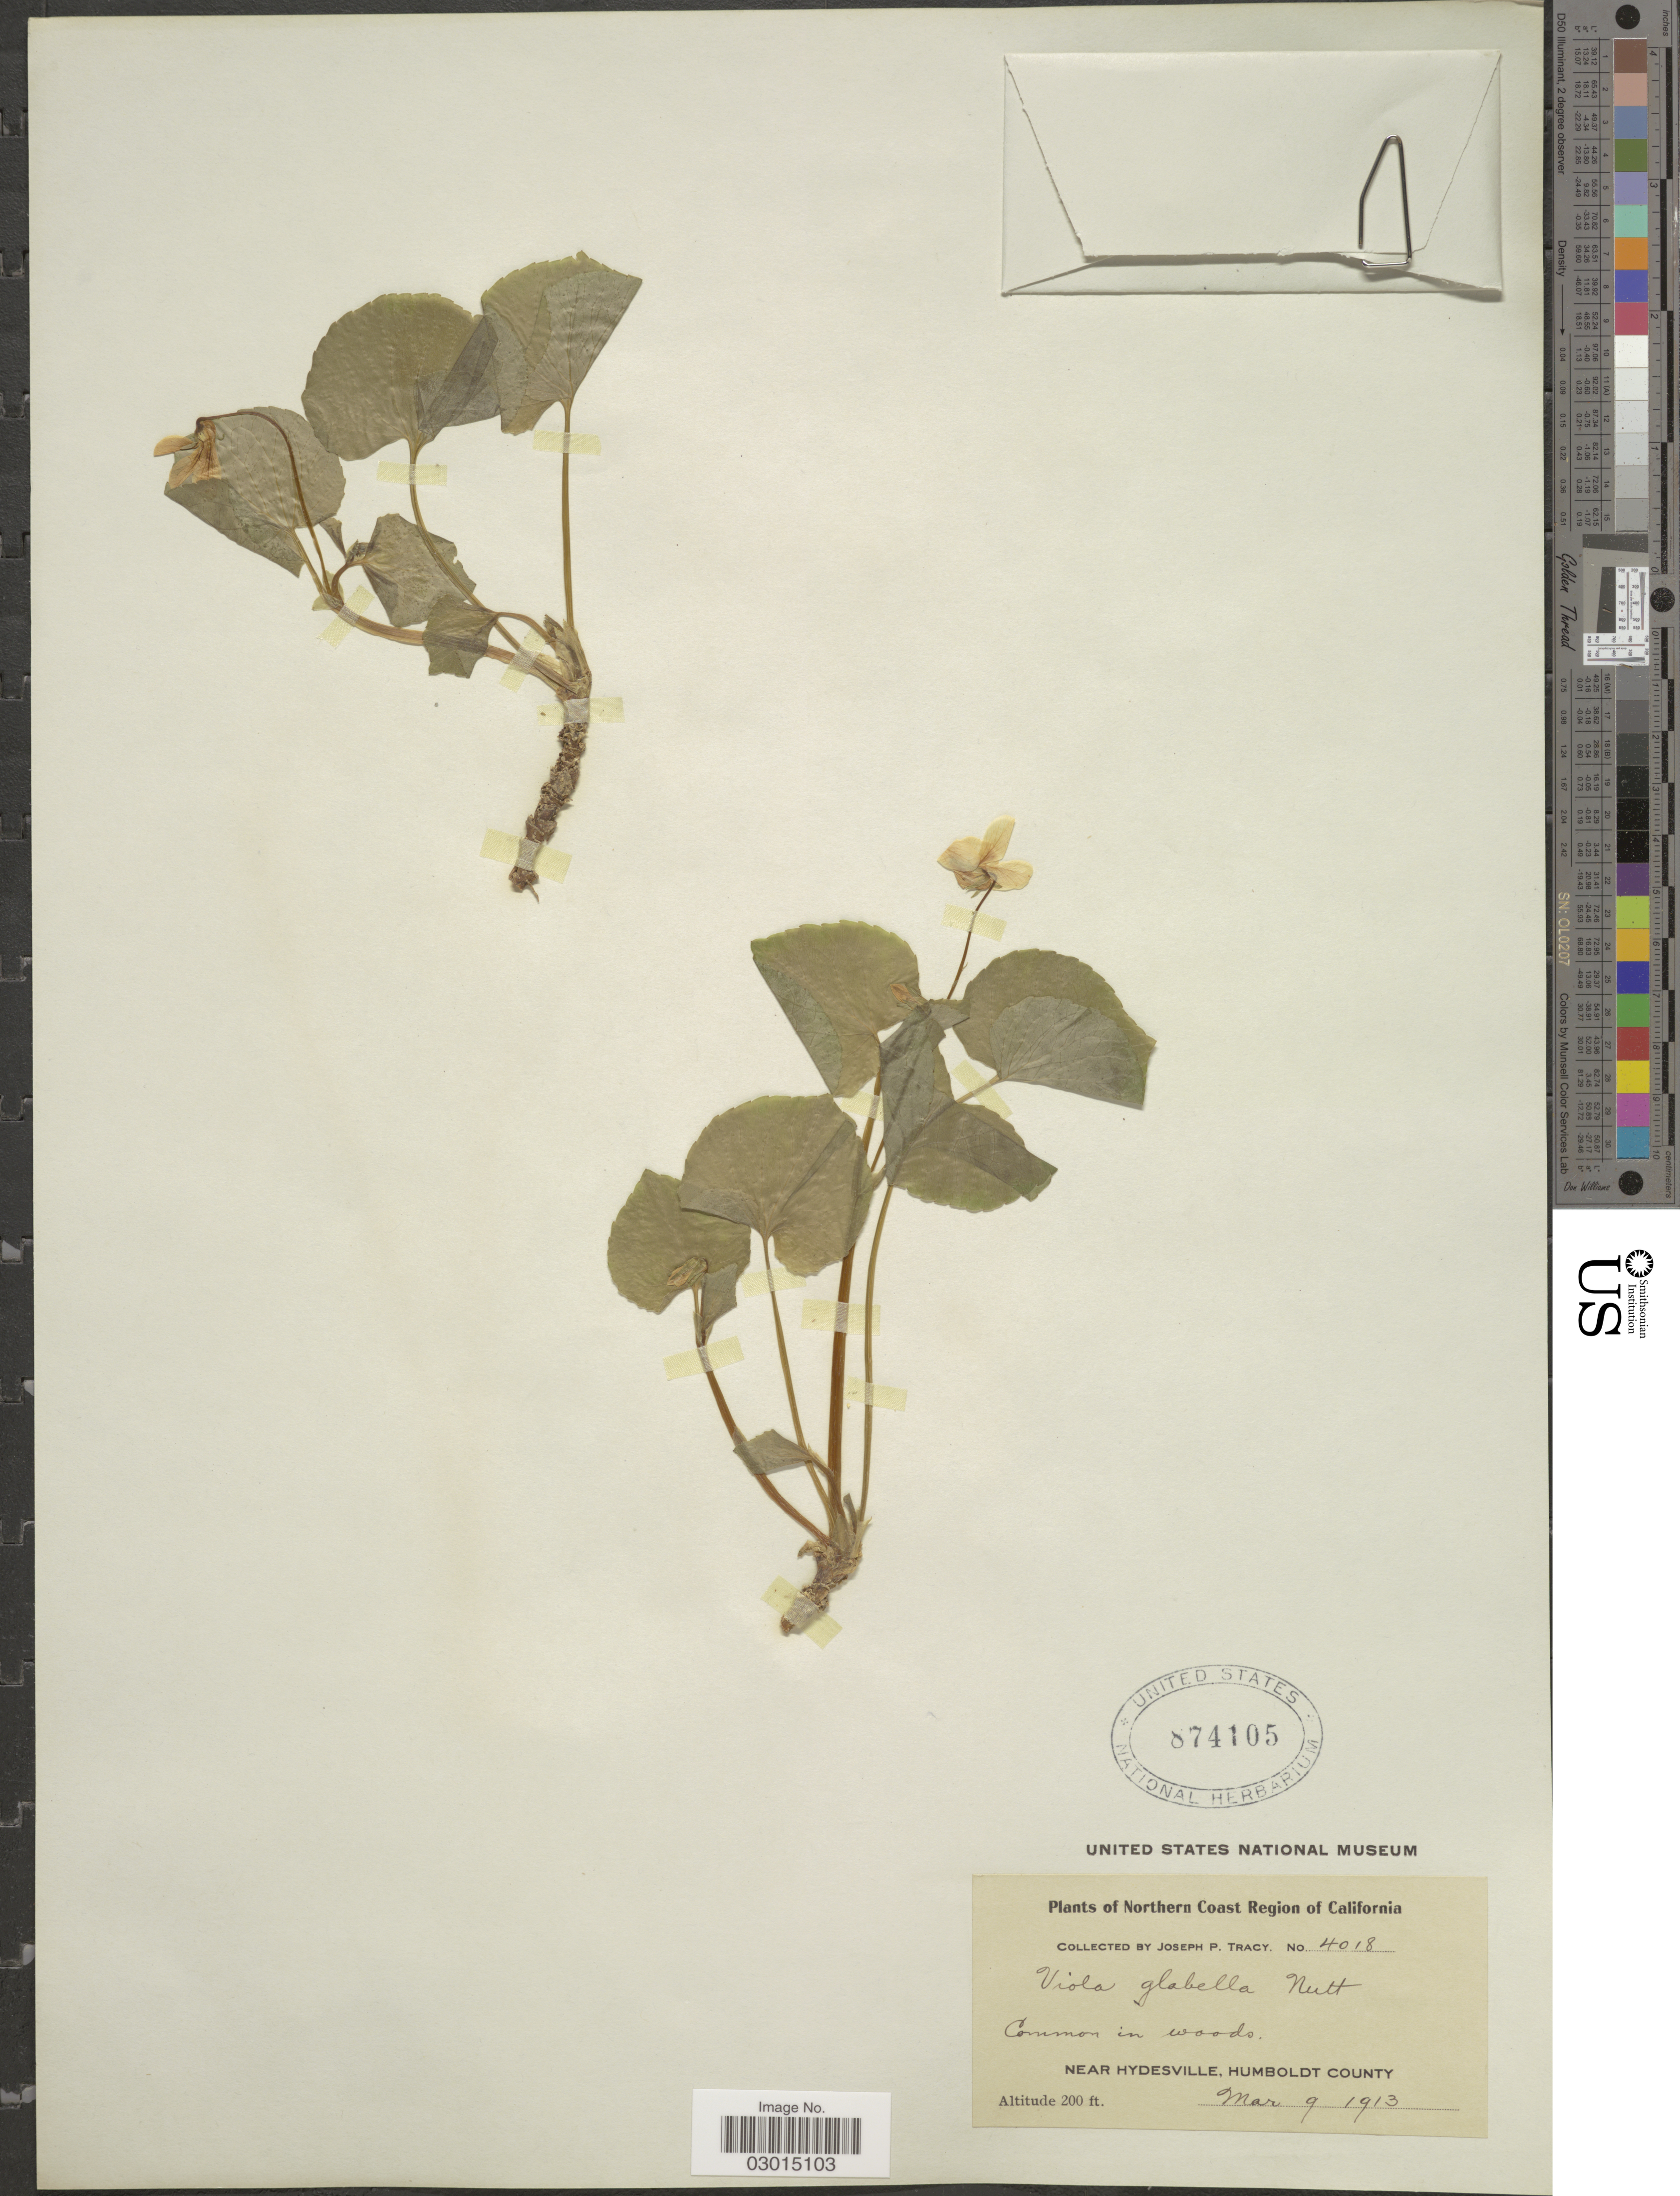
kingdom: Plantae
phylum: Tracheophyta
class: Magnoliopsida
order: Malpighiales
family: Violaceae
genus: Viola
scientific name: Viola glabella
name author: Nutt.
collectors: J. Tracy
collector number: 4018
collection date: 1913-03-09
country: United States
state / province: California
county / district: Humboldt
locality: Northern Coast Region of California. Near Hydesville, Humboldt County.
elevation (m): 61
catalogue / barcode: US 874105